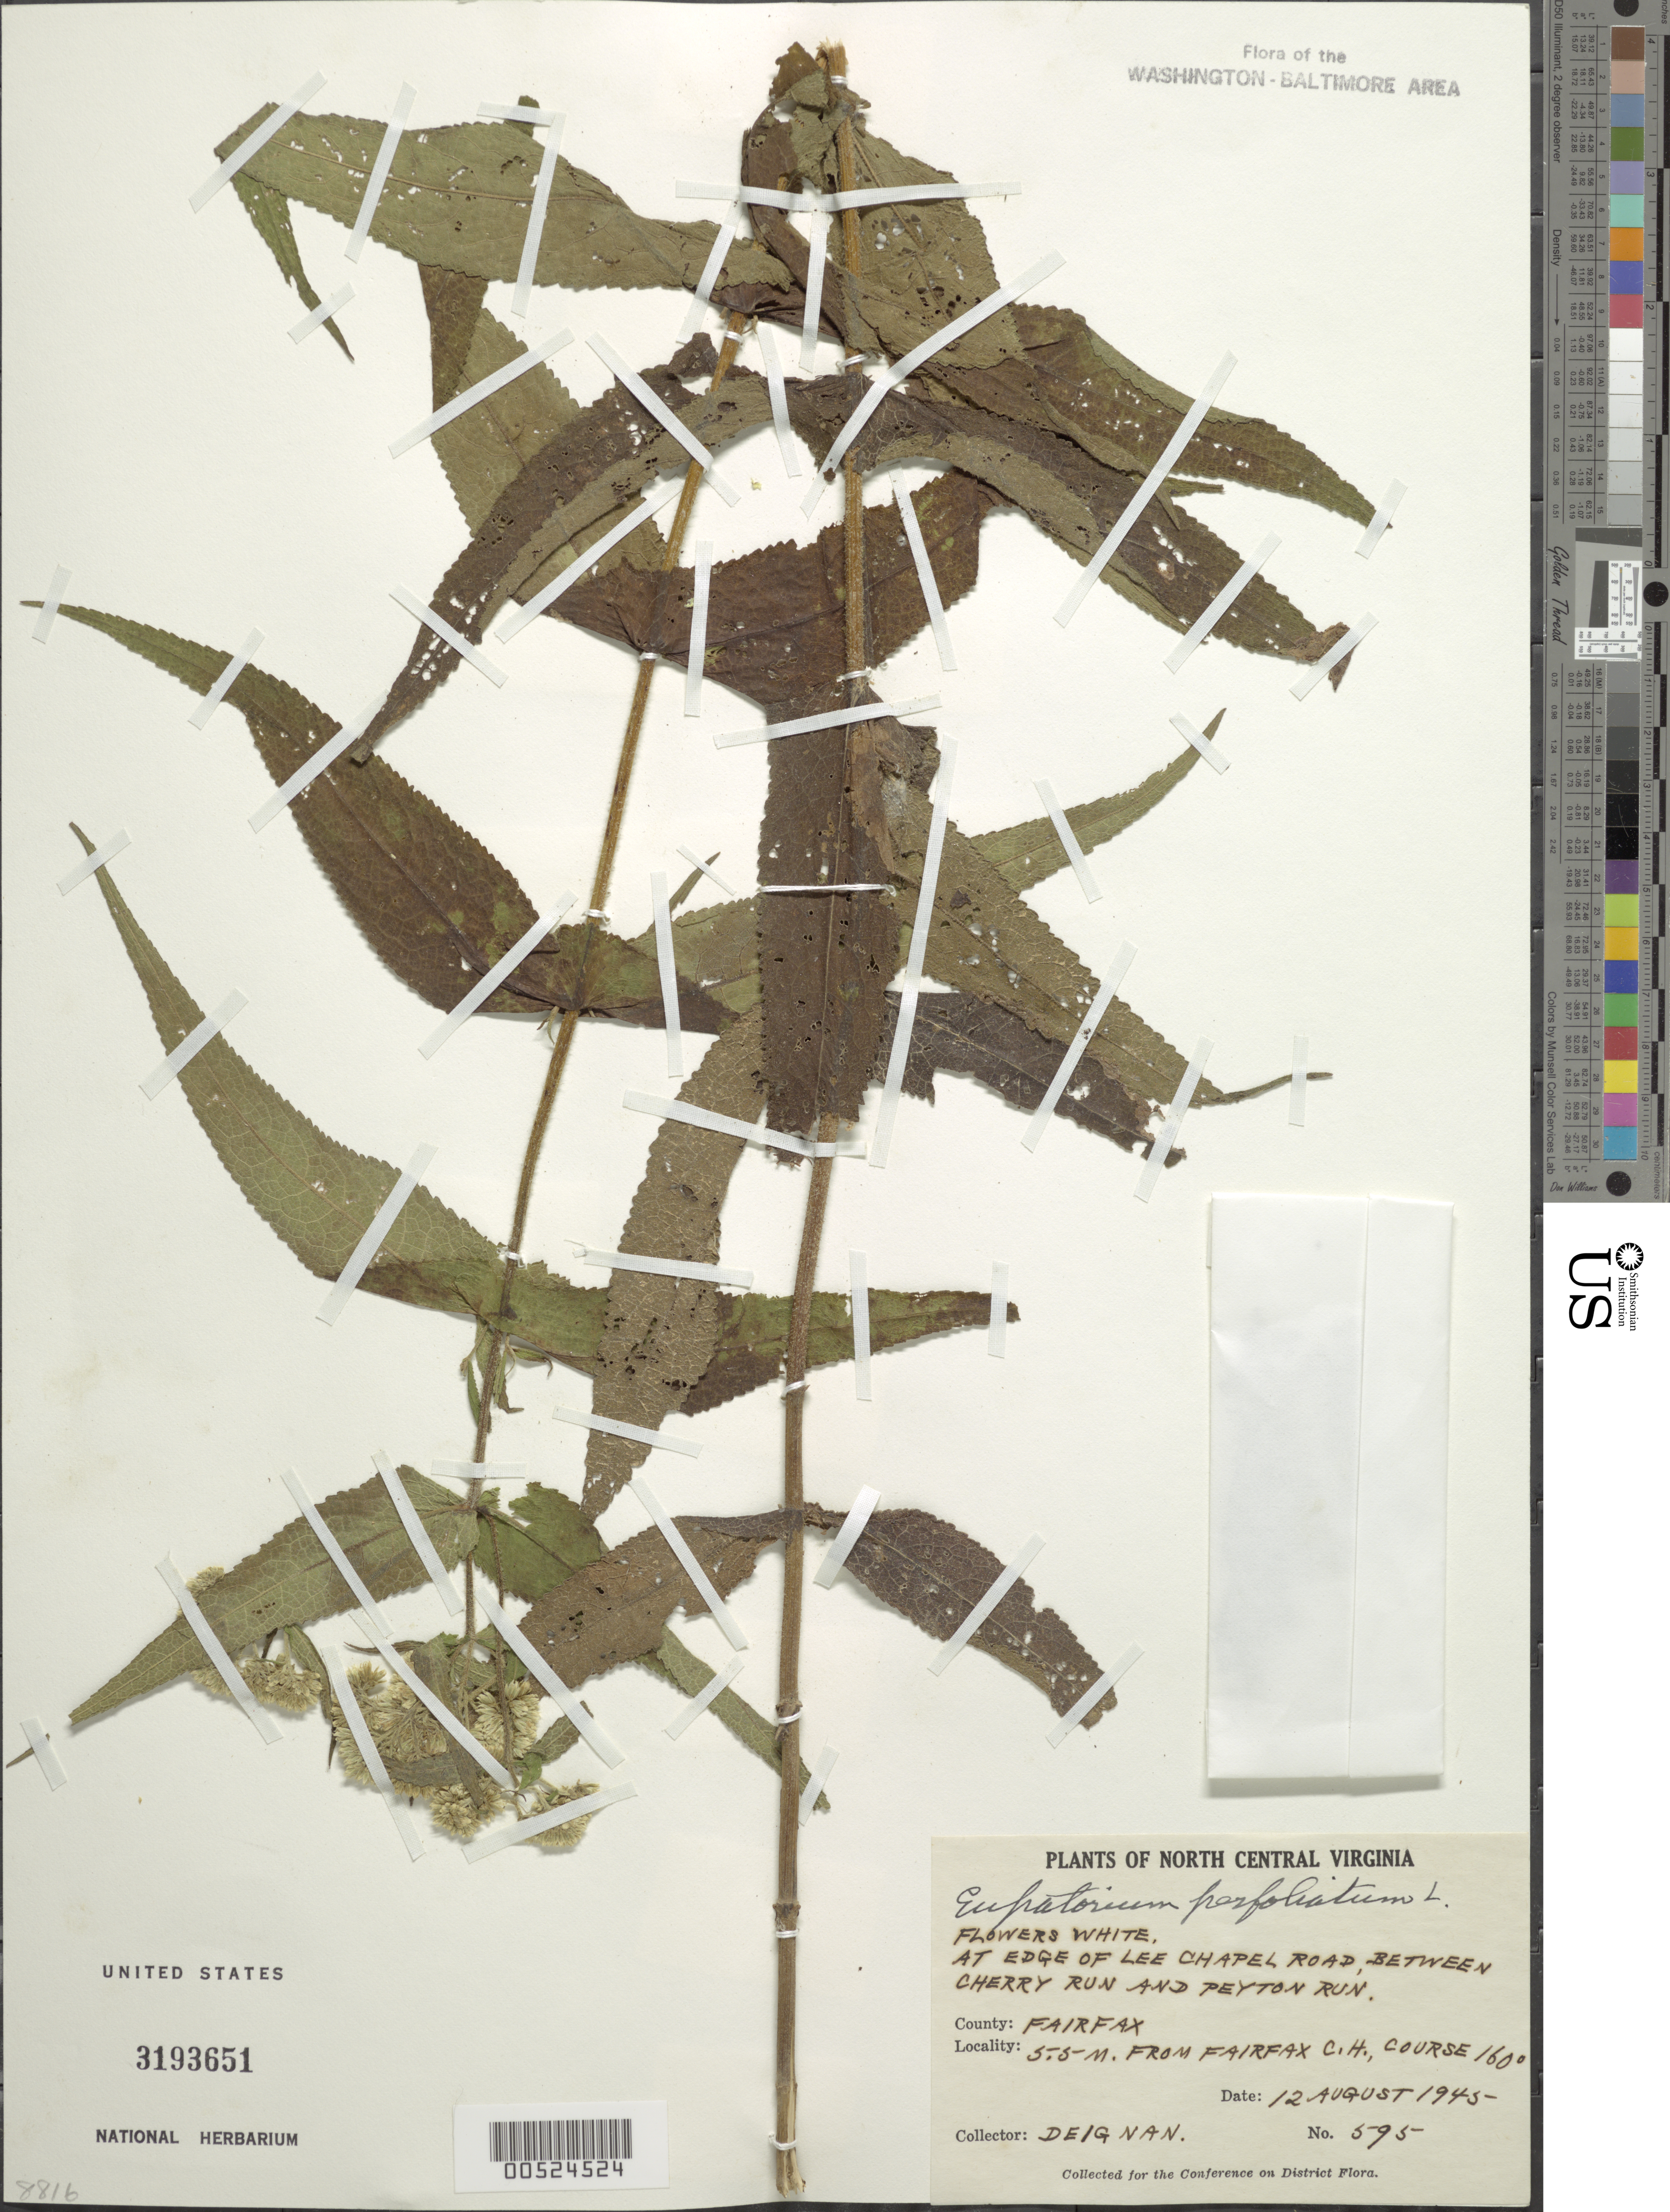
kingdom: Plantae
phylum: Tracheophyta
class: Magnoliopsida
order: Asterales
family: Asteraceae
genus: Eupatorium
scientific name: Eupatorium perfoliatum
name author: L.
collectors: H. Deignan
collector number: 595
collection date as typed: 12 Aug 1945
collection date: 1945-08-12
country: United States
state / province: Virginia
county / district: Fairfax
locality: Fairfax Courthouse, 5.5 mi. from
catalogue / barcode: US 3193651